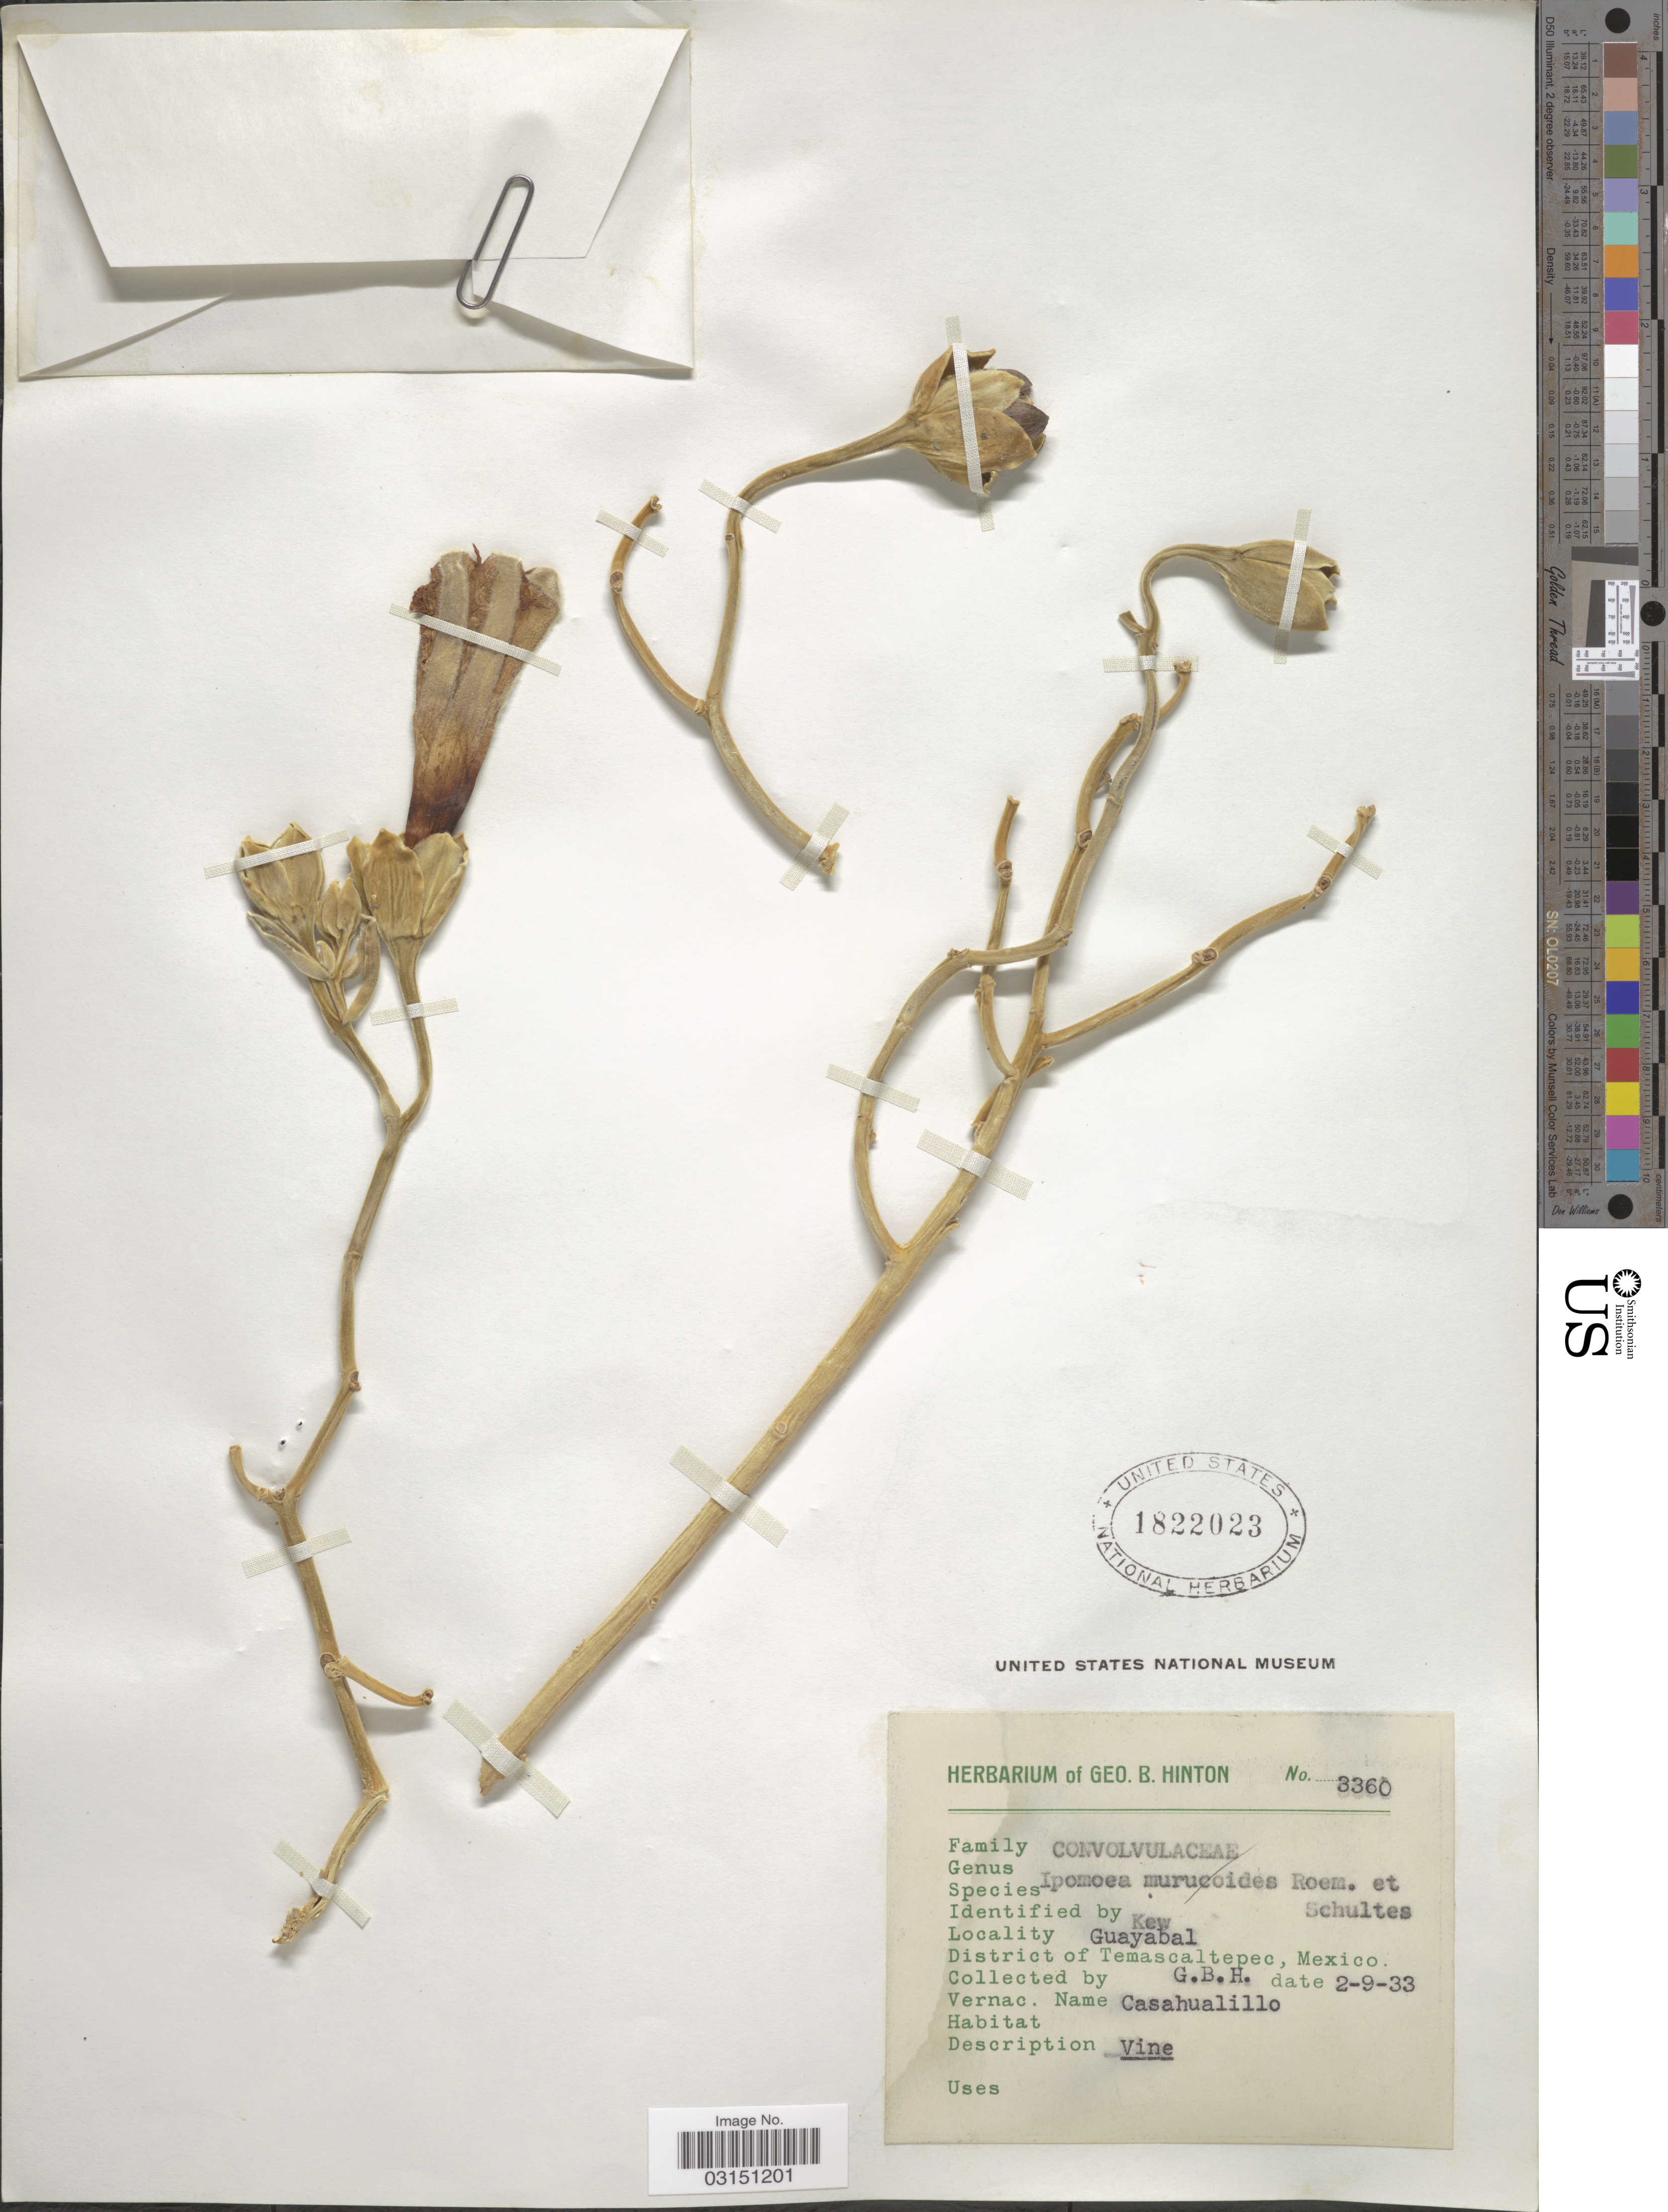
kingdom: Plantae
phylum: Tracheophyta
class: Magnoliopsida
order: Solanales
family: Convolvulaceae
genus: Ipomoea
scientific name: Ipomoea praecana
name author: House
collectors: G. B. Hinton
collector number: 3360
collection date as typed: Transcribed d/m/y: 2/9/33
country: Mexico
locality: Guayabal, District of Temascaltepec.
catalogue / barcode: US 1822023